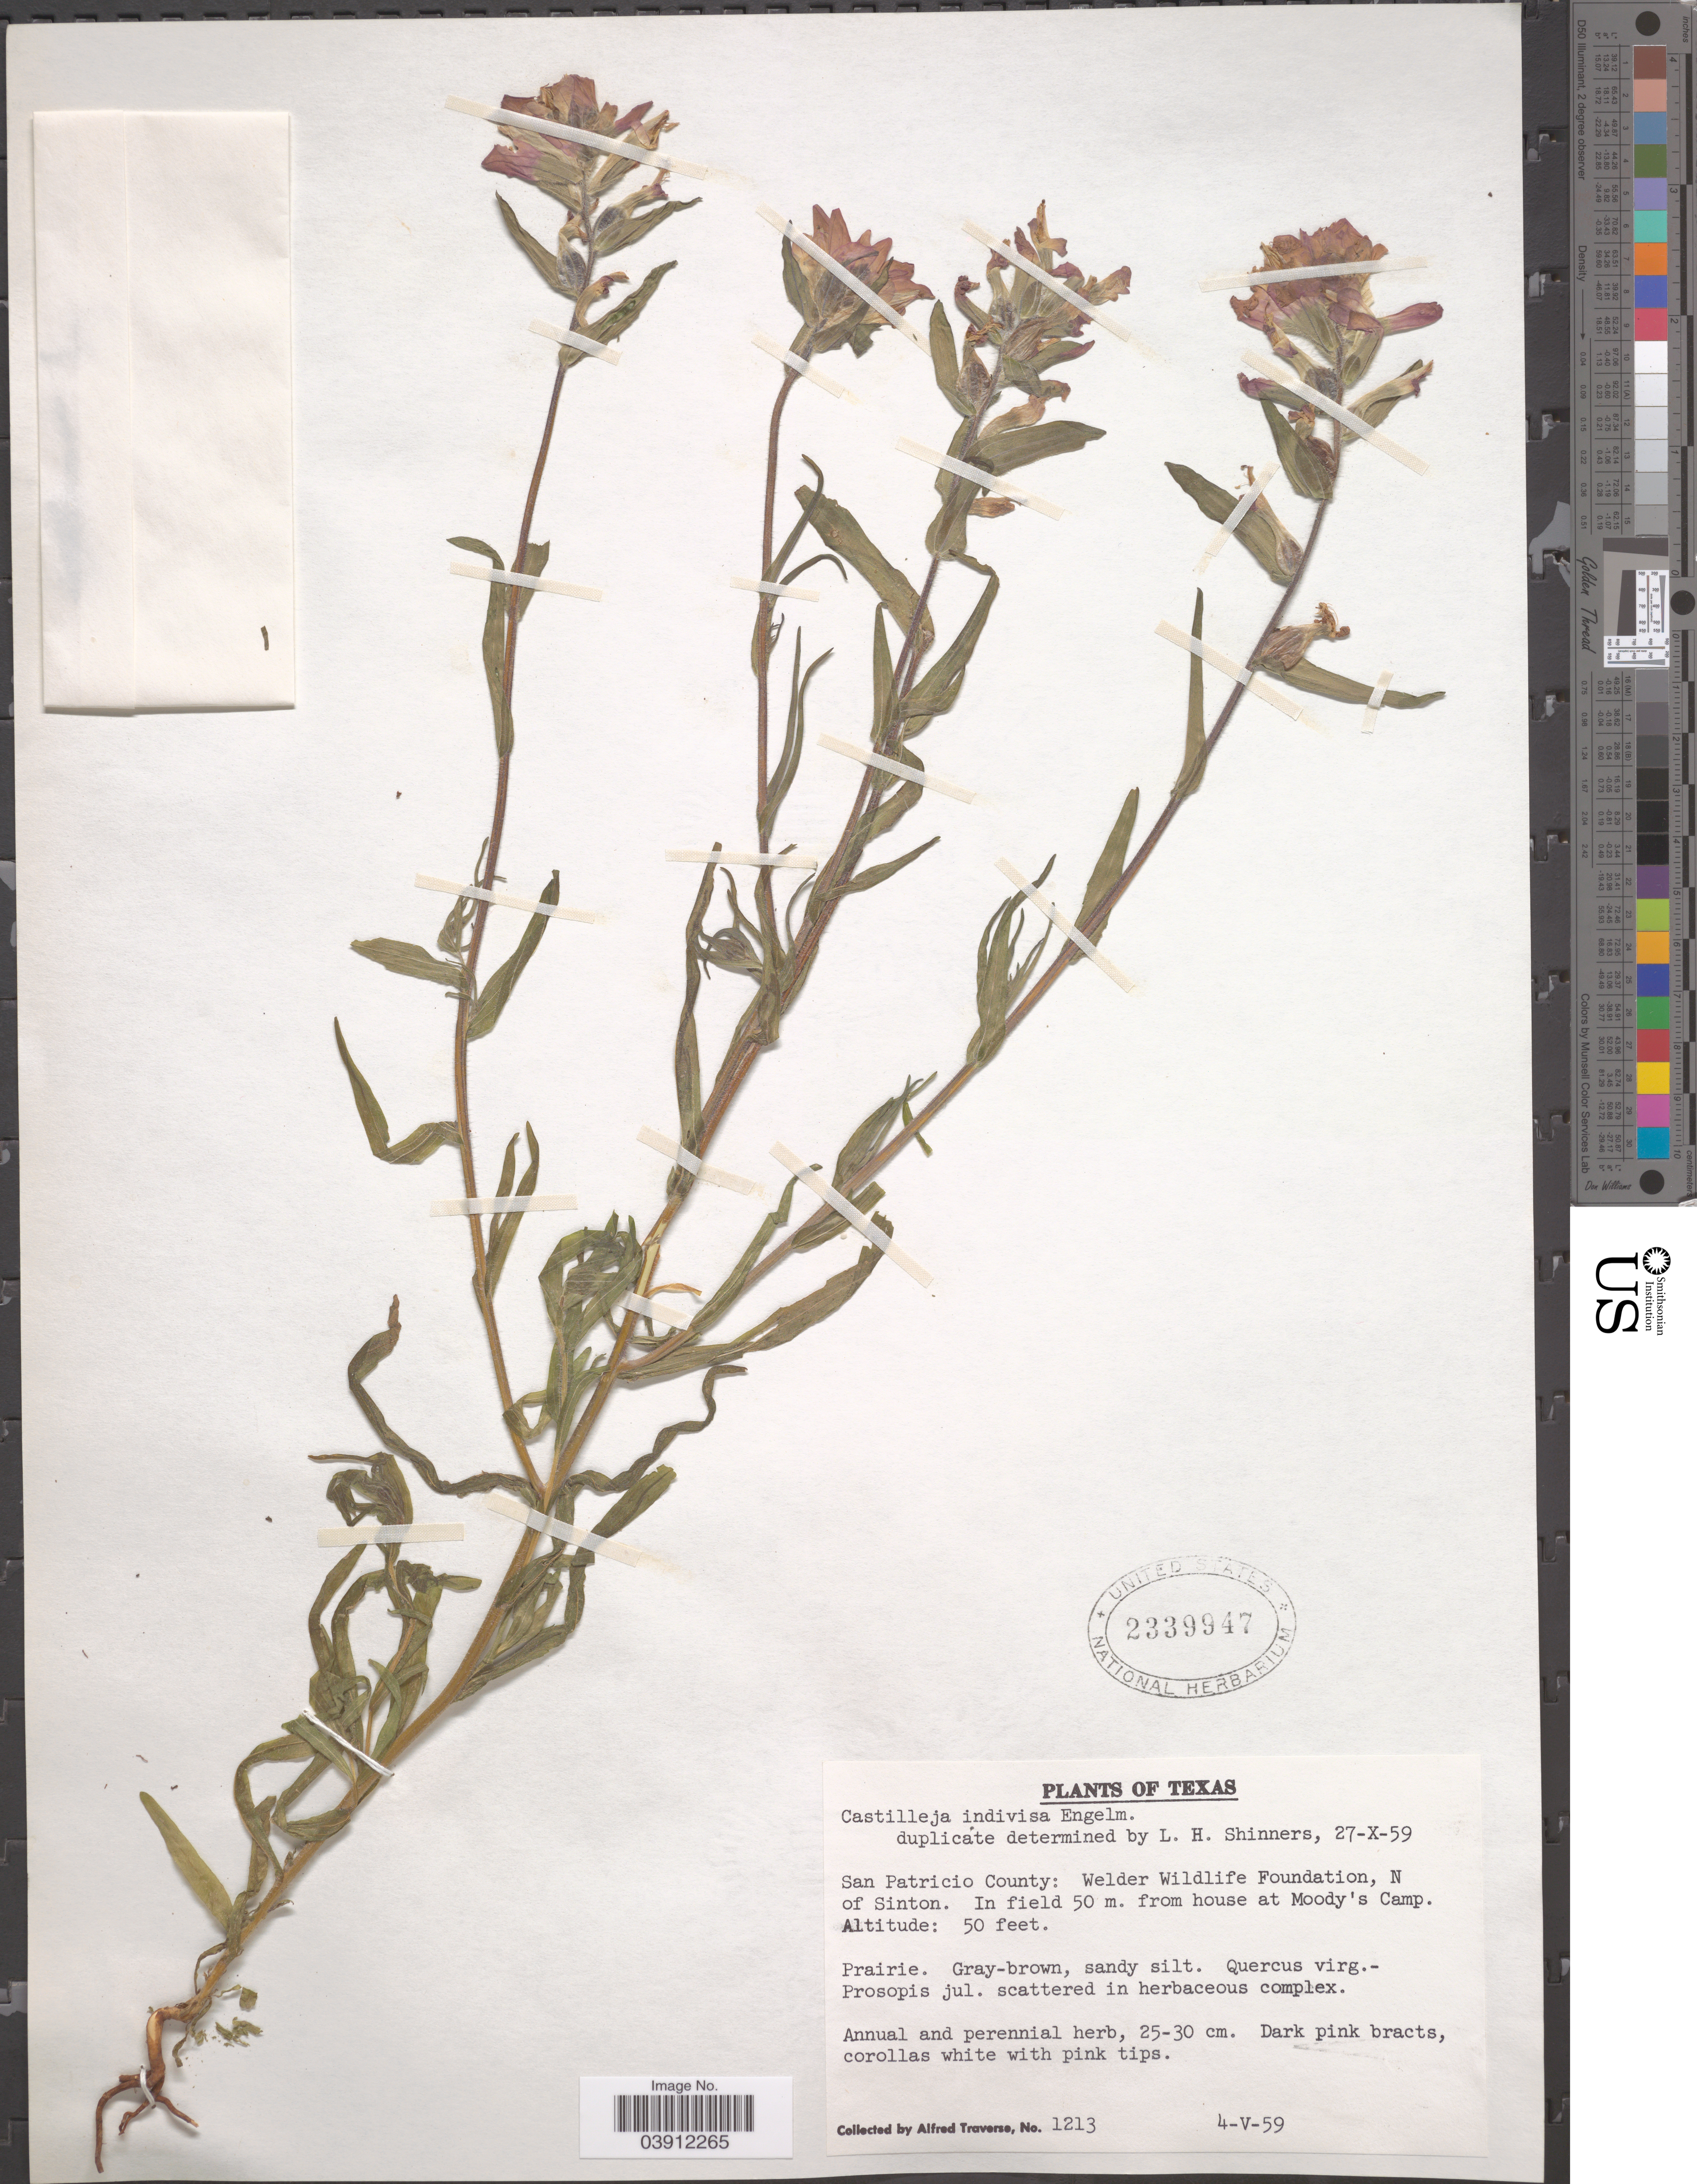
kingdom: Plantae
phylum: Tracheophyta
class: Magnoliopsida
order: Lamiales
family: Orobanchaceae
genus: Castilleja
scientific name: Castilleja indivisa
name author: Engelm. in Engelm. & A. Gray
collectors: A. Traverse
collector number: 1213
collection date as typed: Transcribed d/m/y: 4/5/59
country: United States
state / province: Texas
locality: San Patricio County: Welder Wildlife Foundation, N of Sinton. In field 50 m. from house at Moody's Camp.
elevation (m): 15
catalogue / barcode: US 2339947